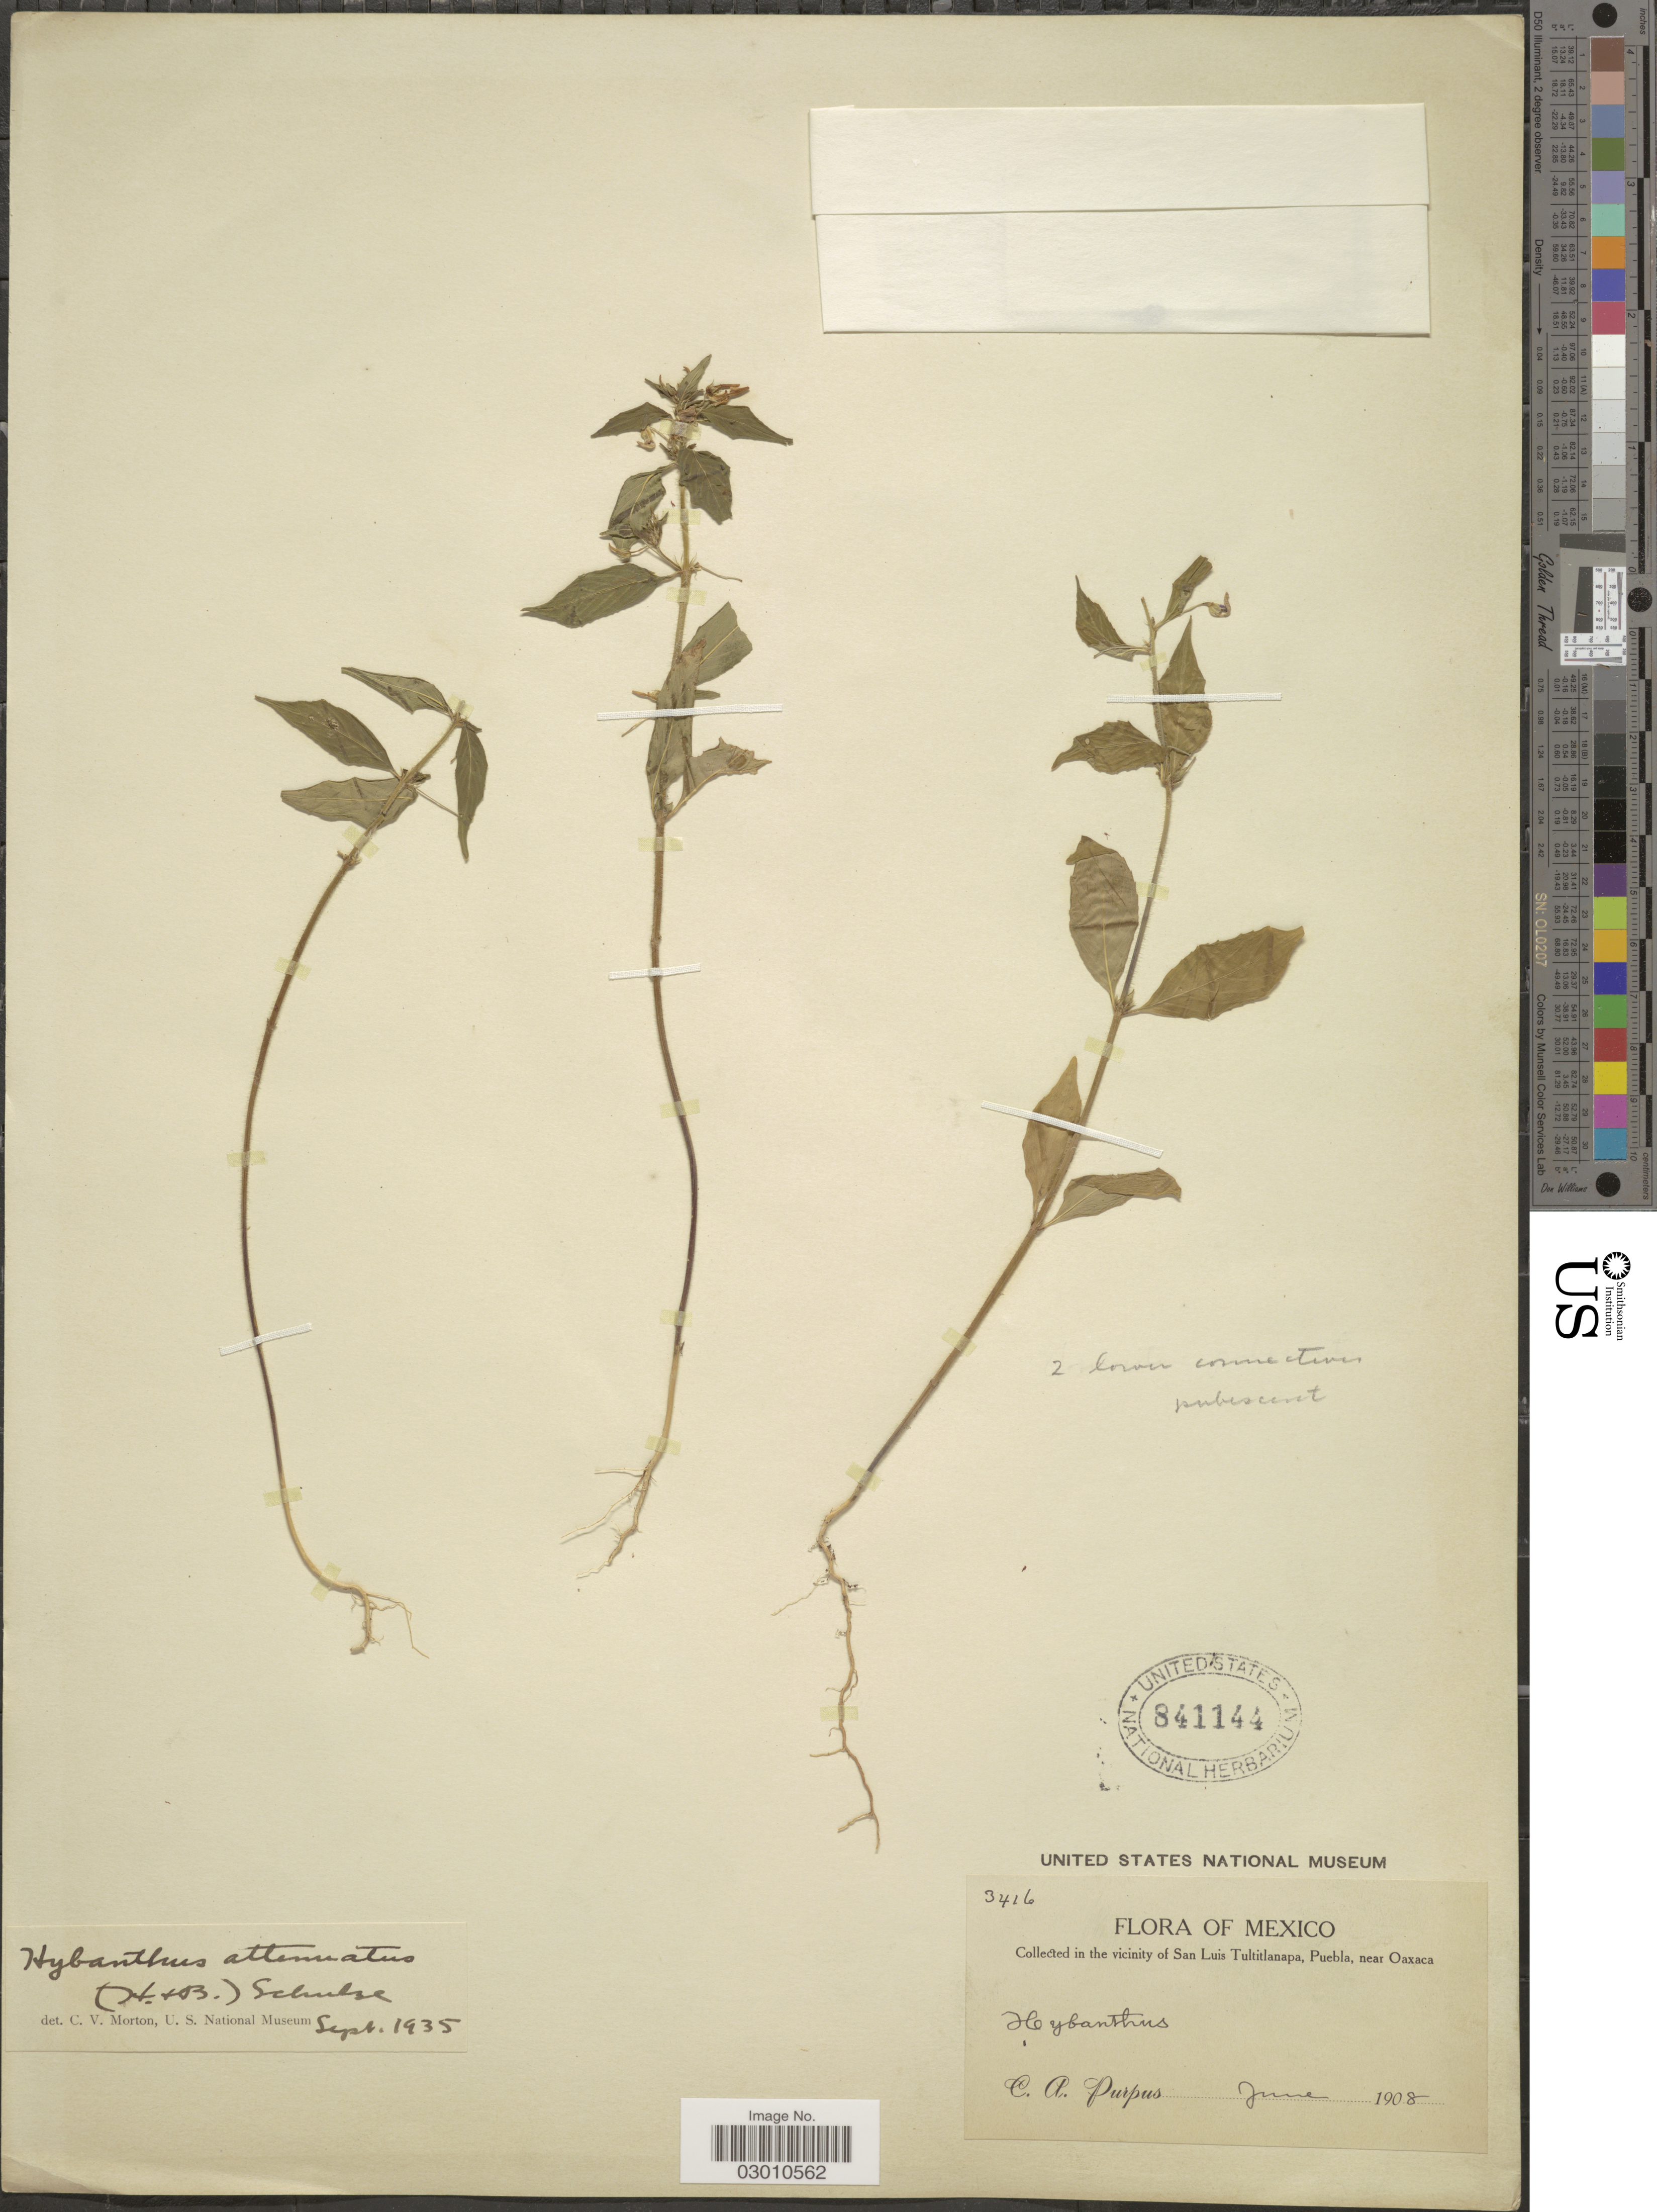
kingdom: Plantae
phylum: Tracheophyta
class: Magnoliopsida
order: Malpighiales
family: Violaceae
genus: Pombalia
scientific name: Pombalia attenuata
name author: (Humb. & Bonpl. ex Willd.) Paula-Souza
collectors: C. A. Purpus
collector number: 3416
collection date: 1908-06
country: Mexico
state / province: Puebla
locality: In the vicinity of San Luis Tultitlanapa, near Oaxaca.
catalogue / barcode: US 841144